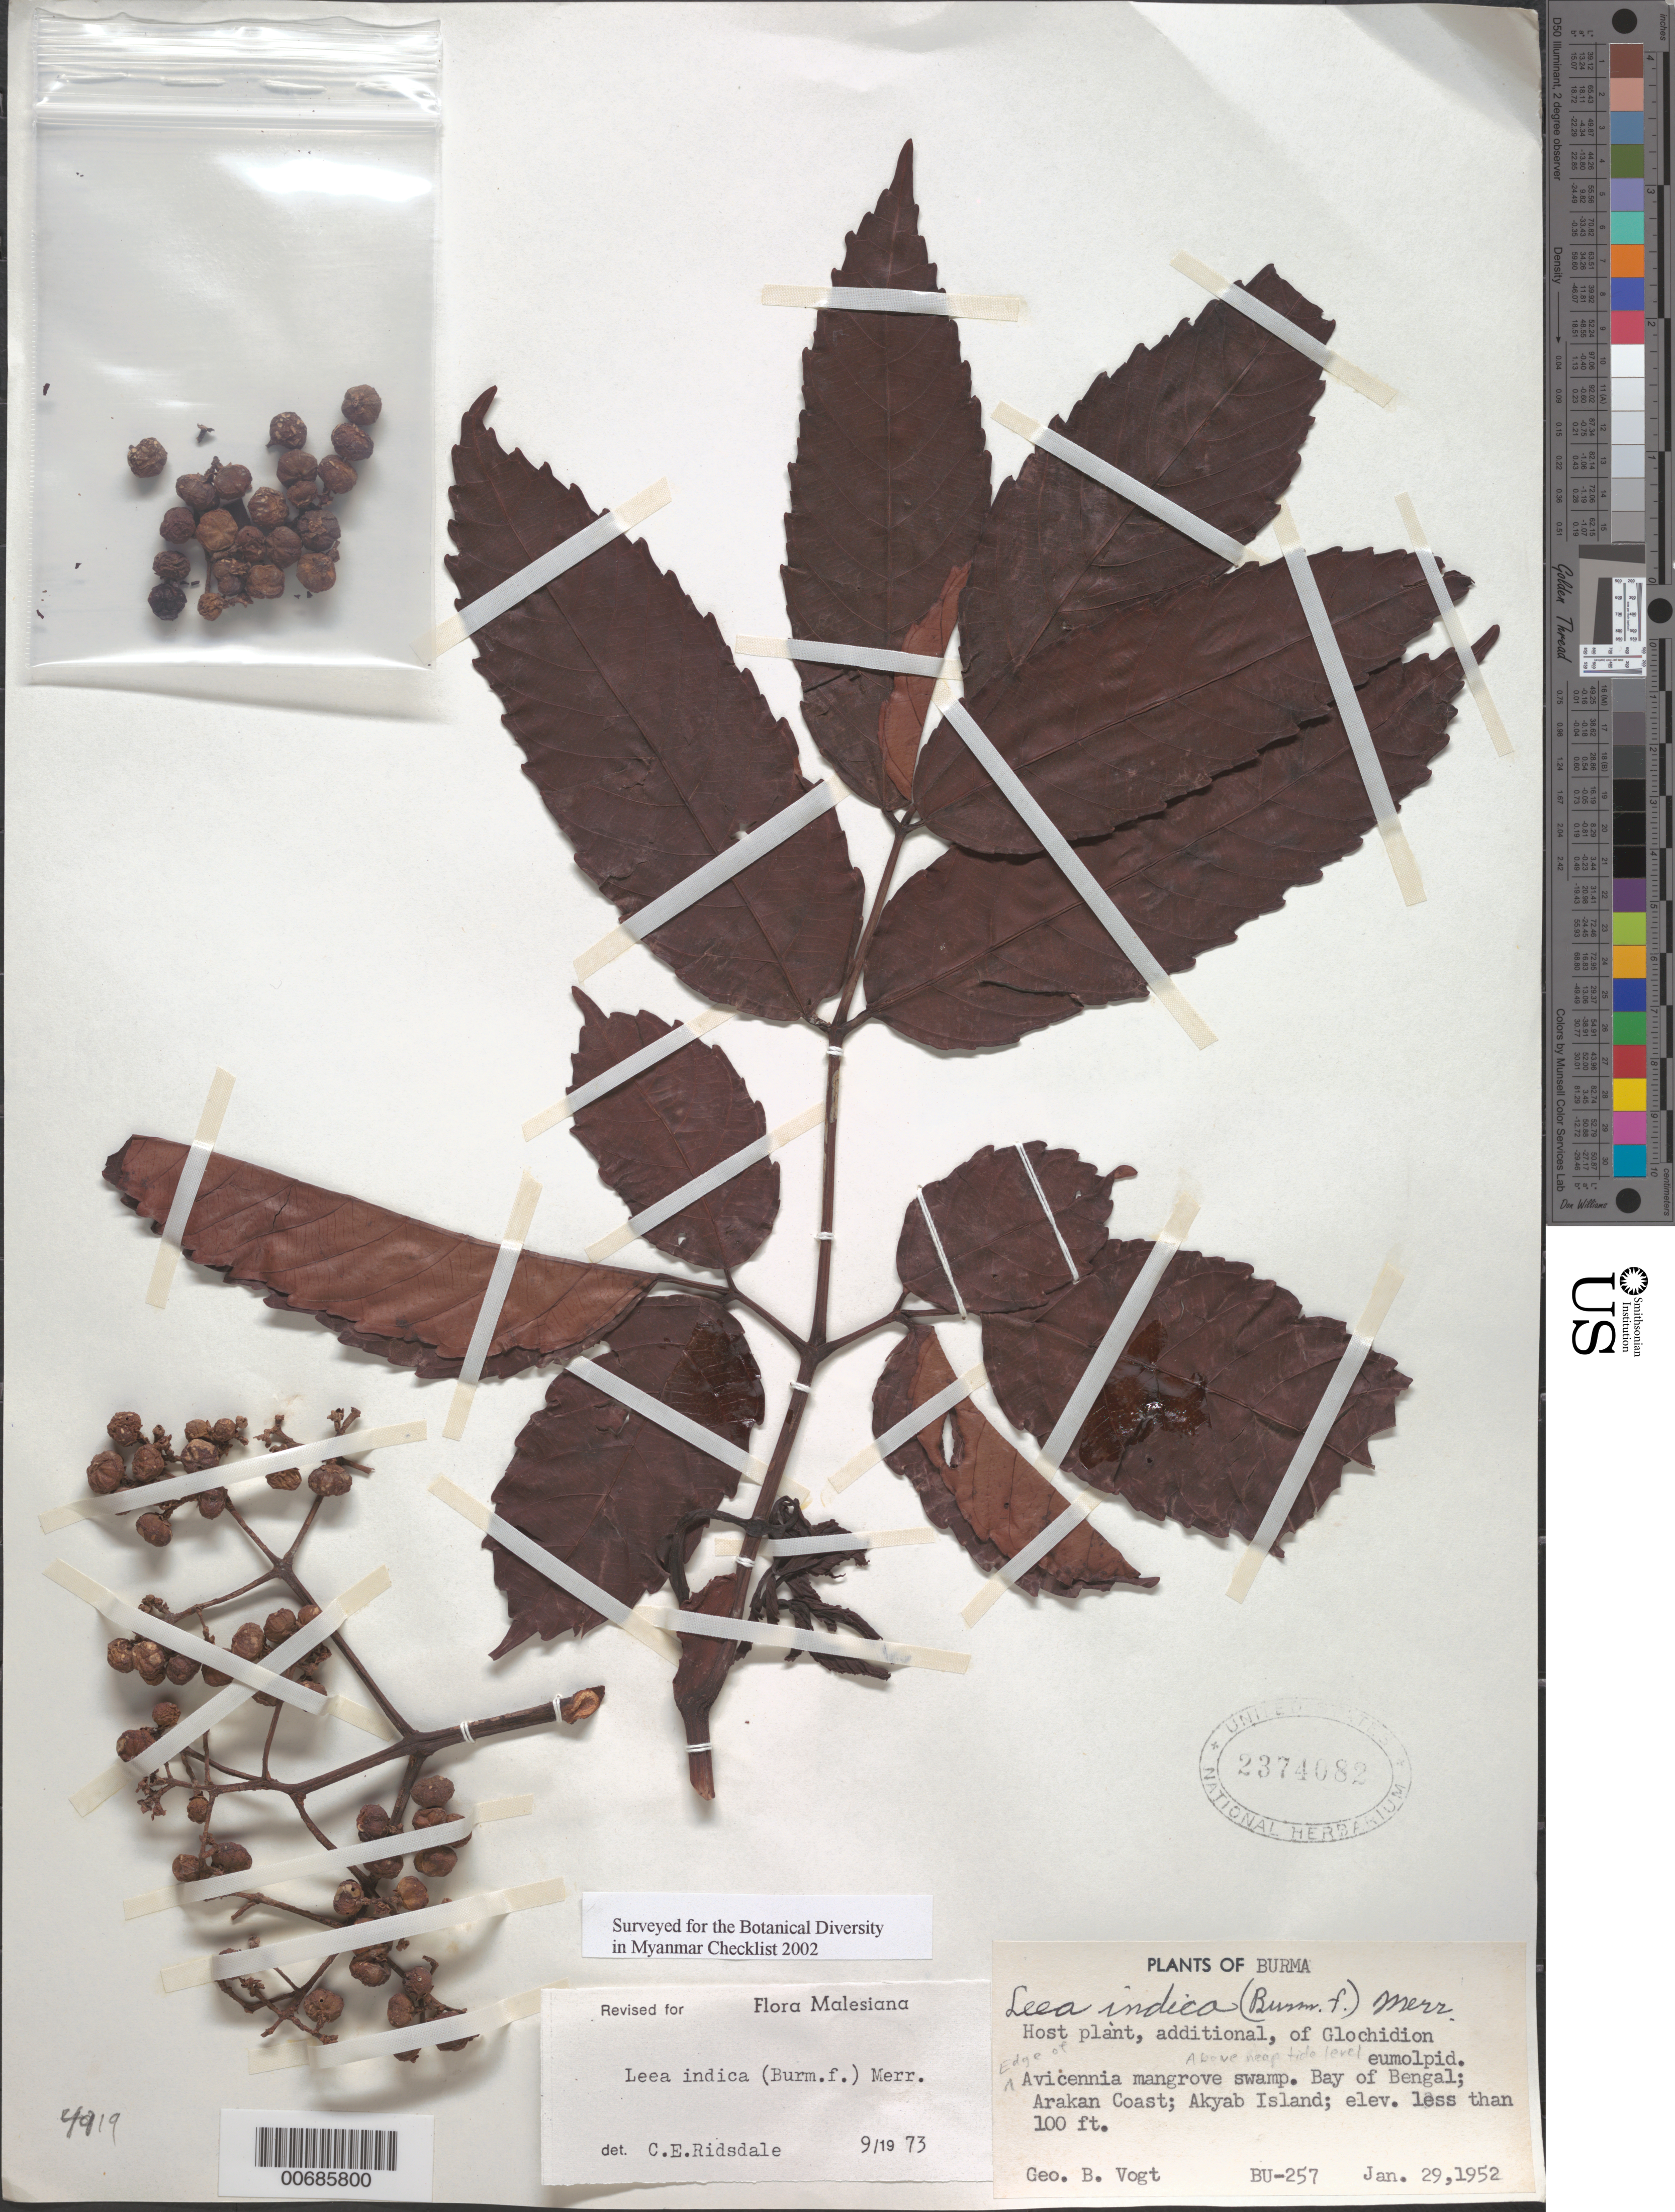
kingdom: Plantae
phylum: Tracheophyta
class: Magnoliopsida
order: Vitales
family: Vitaceae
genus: Leea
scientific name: Leea indica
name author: (Burm. f.) Merr.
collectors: G. Vogt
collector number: BU-257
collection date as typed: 29 Jan 1952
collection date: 1952-01-29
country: Myanmar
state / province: Arakan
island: Akyab I.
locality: Rakhine, Bay of Bengal, Arakan Coast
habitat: Avicennia mangrove swamp, abaove neap tide level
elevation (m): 0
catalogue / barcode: US 2374082